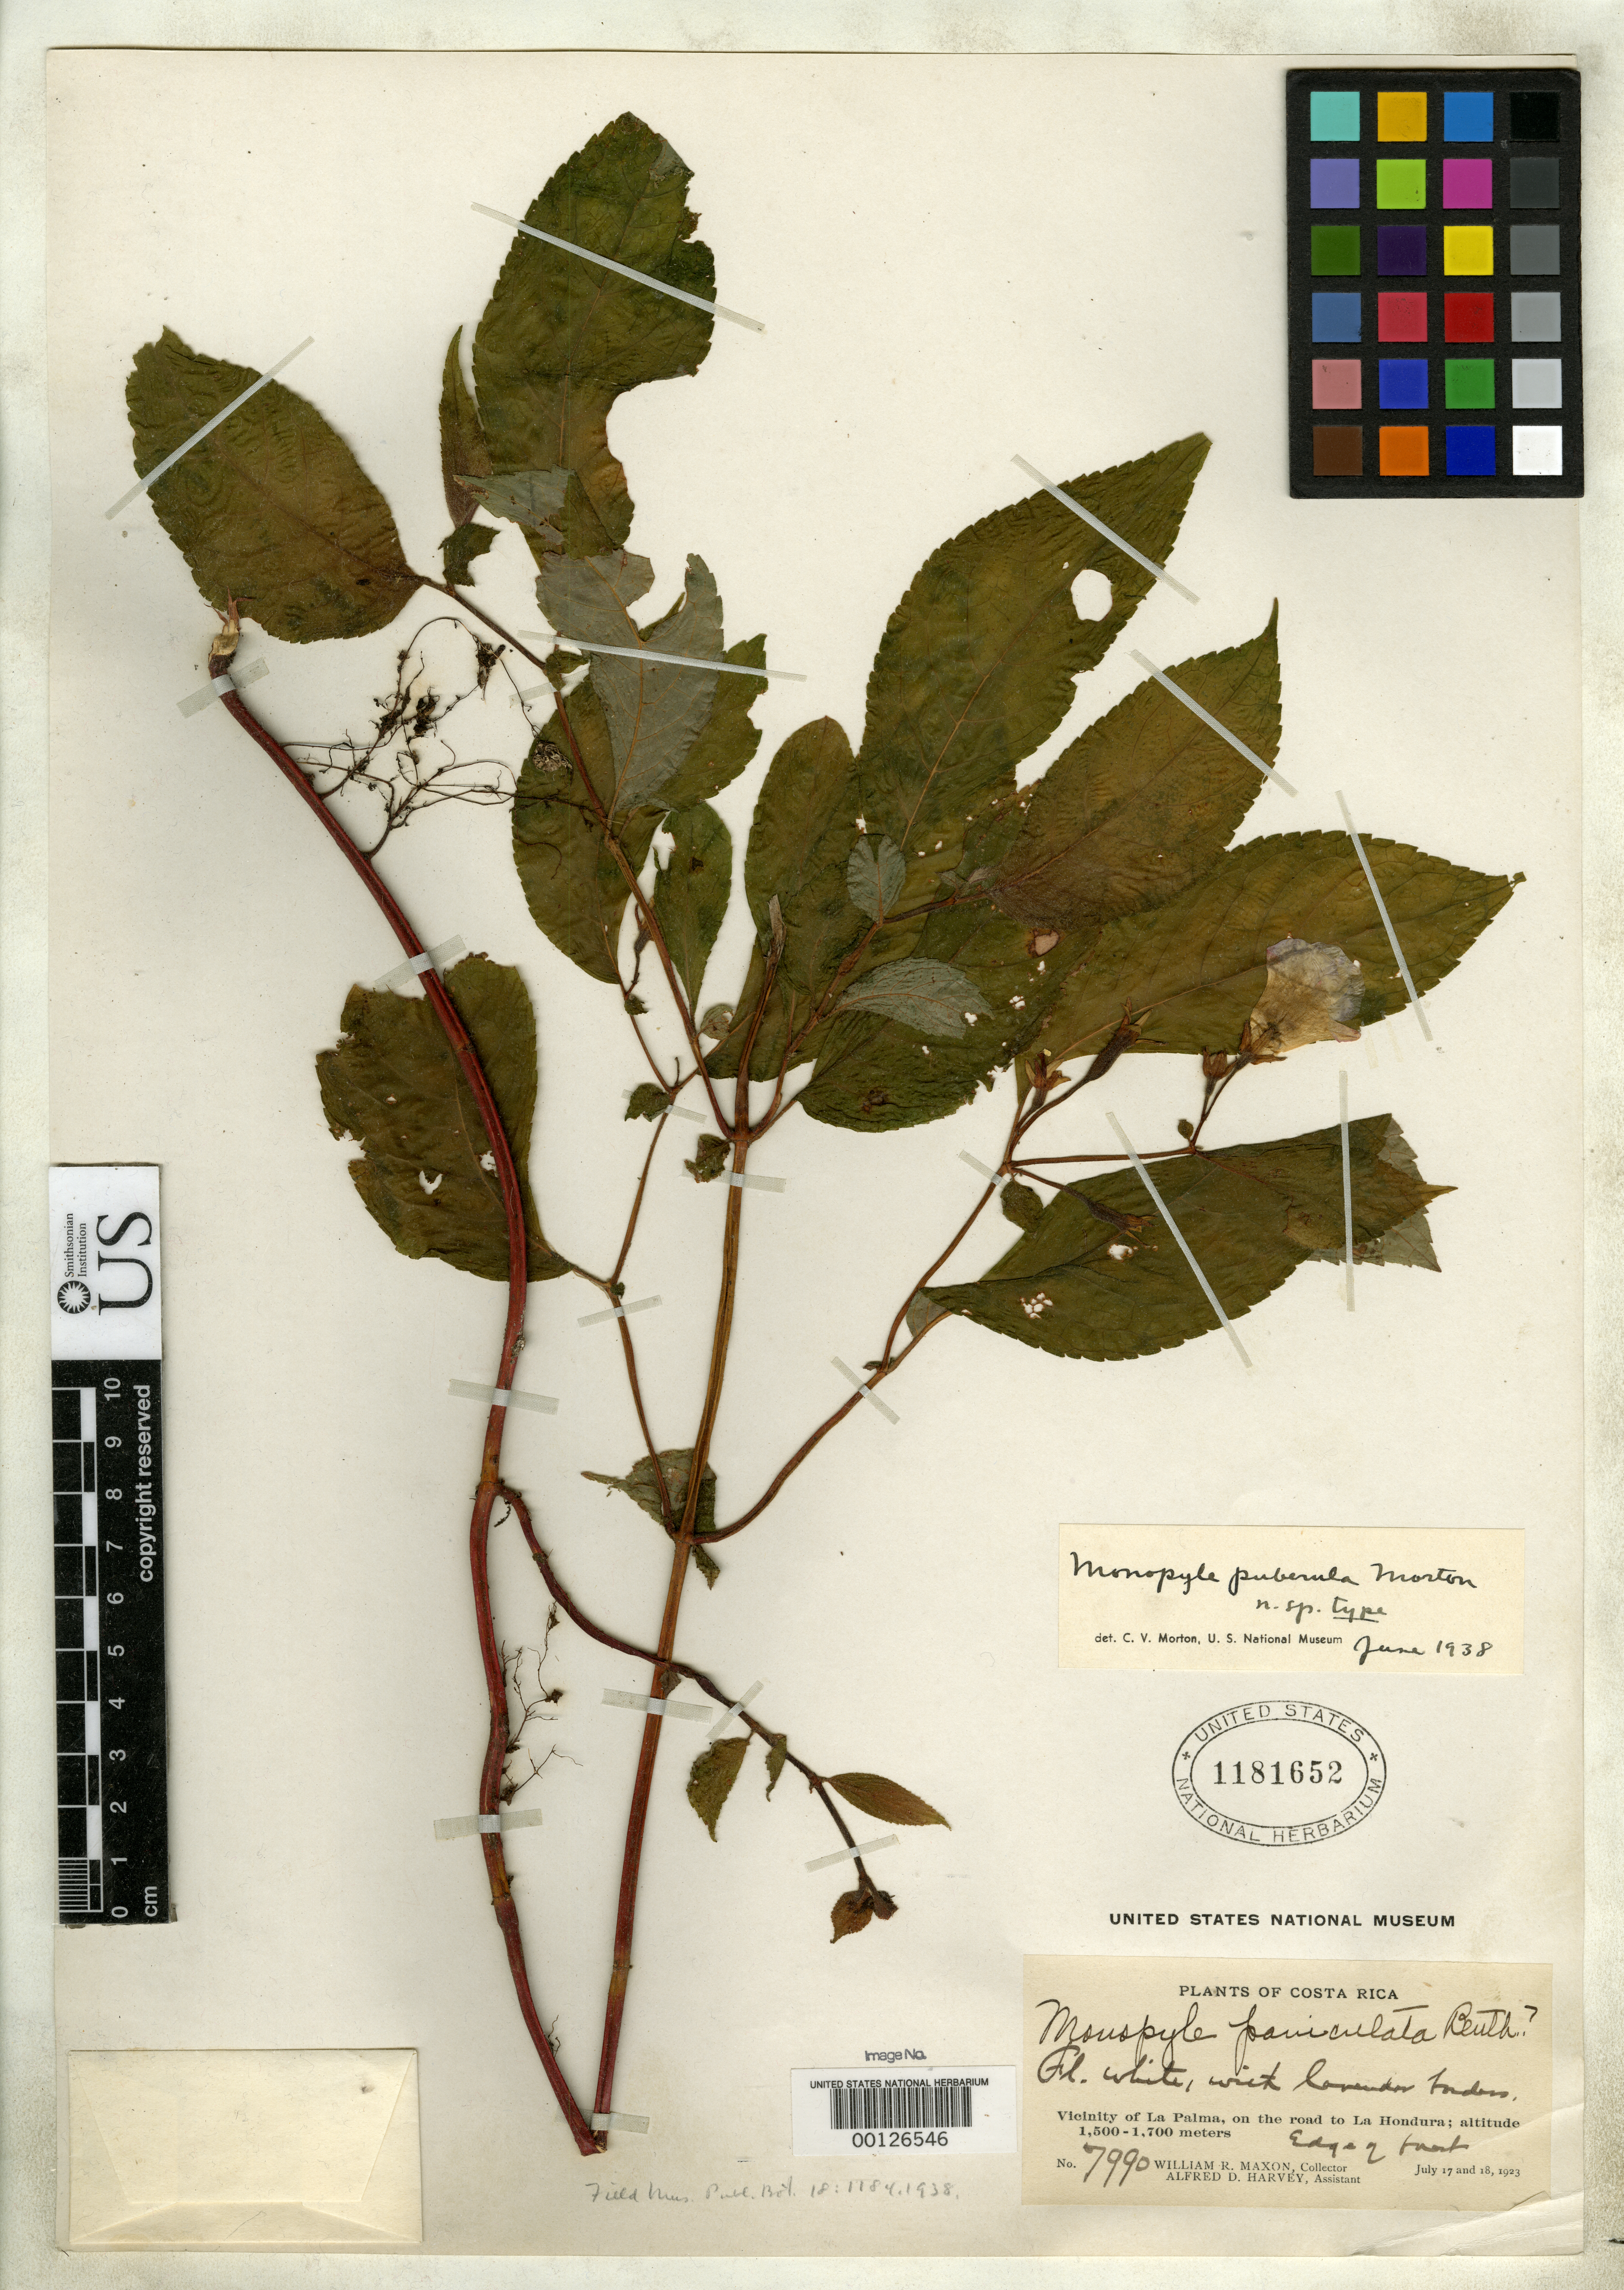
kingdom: Plantae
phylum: Tracheophyta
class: Magnoliopsida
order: Lamiales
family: Gesneriaceae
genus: Monopyle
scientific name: Monopyle puberula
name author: C.V. Morton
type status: Holotype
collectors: W. R. Maxon & A. D. Harvey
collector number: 7990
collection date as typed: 17 Jul 1923 and 18 Jul 1923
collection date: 1923-07-17,1923-07-18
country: Costa Rica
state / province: San José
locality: La Palma vicinity, road to La Hondura.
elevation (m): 1500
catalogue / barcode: US 1181652